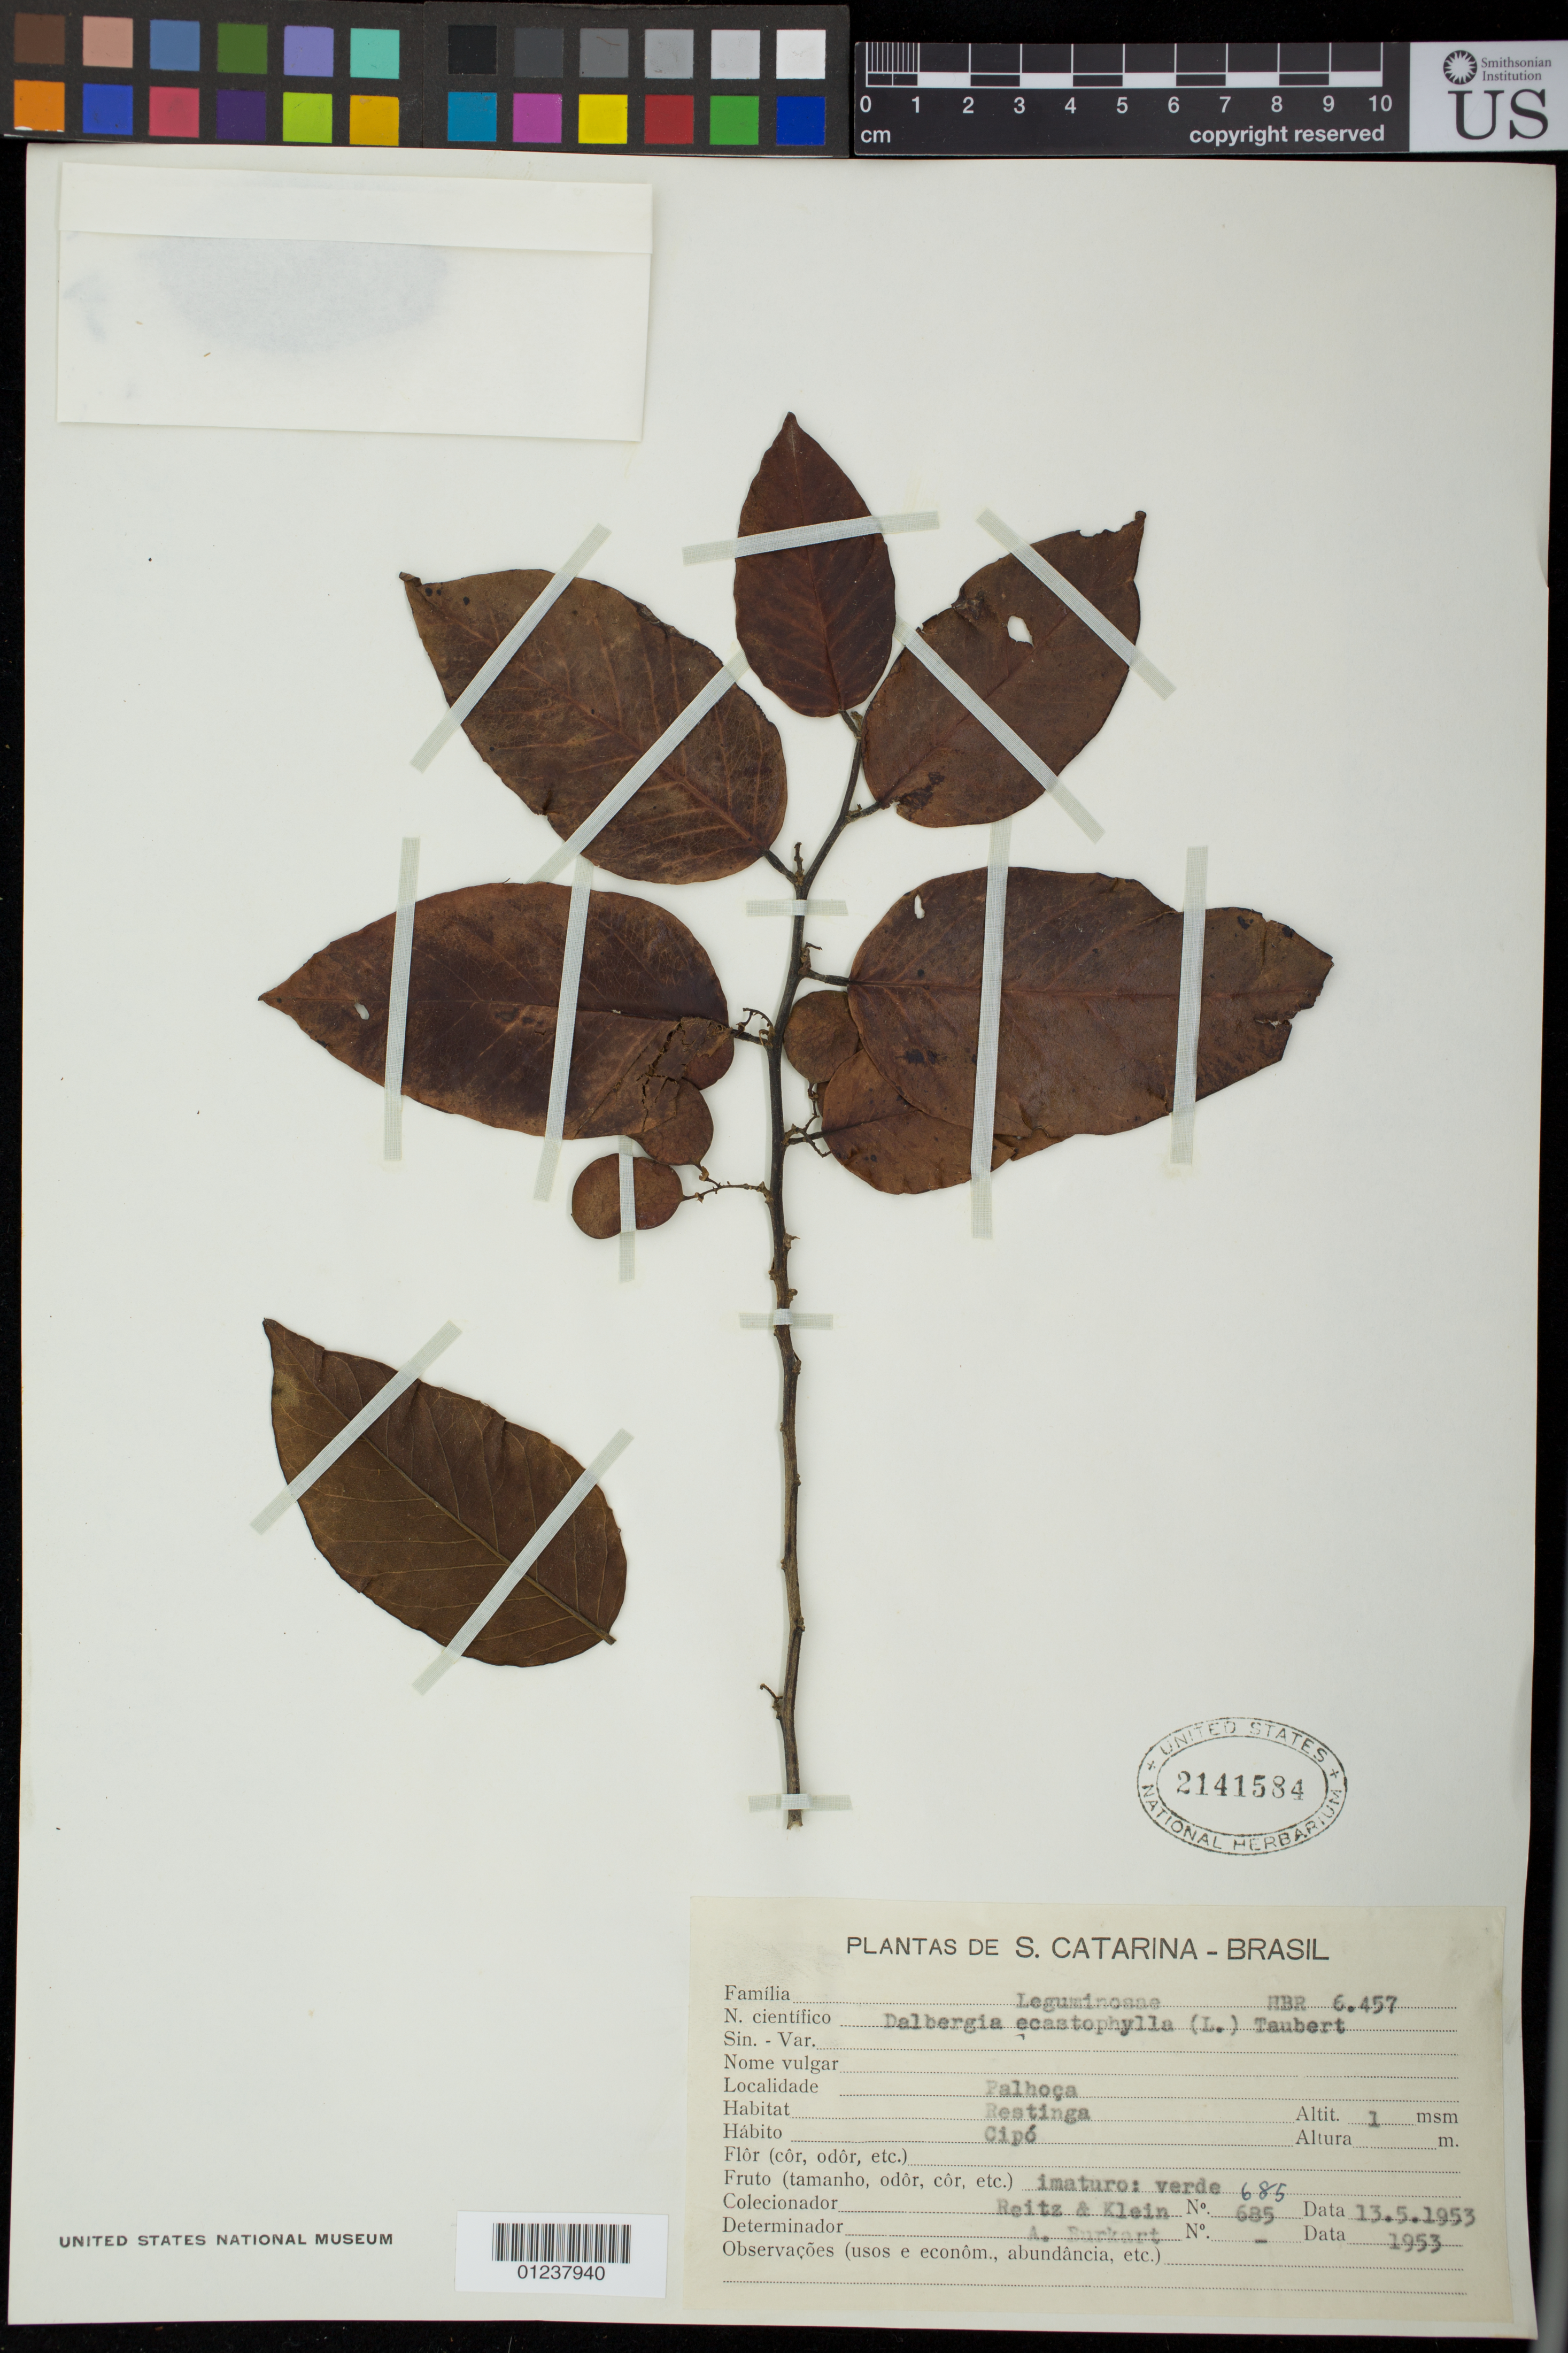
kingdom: Plantae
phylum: Tracheophyta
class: Magnoliopsida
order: Fabales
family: Fabaceae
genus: Dalbergia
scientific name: Dalbergia ecastaphyllum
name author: (L.) Taub.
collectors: R. Reitz & R. M. Klein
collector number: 685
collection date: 1953-05-13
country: Brazil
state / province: Santa Catarina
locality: Palhoca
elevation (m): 1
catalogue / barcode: US 2141584